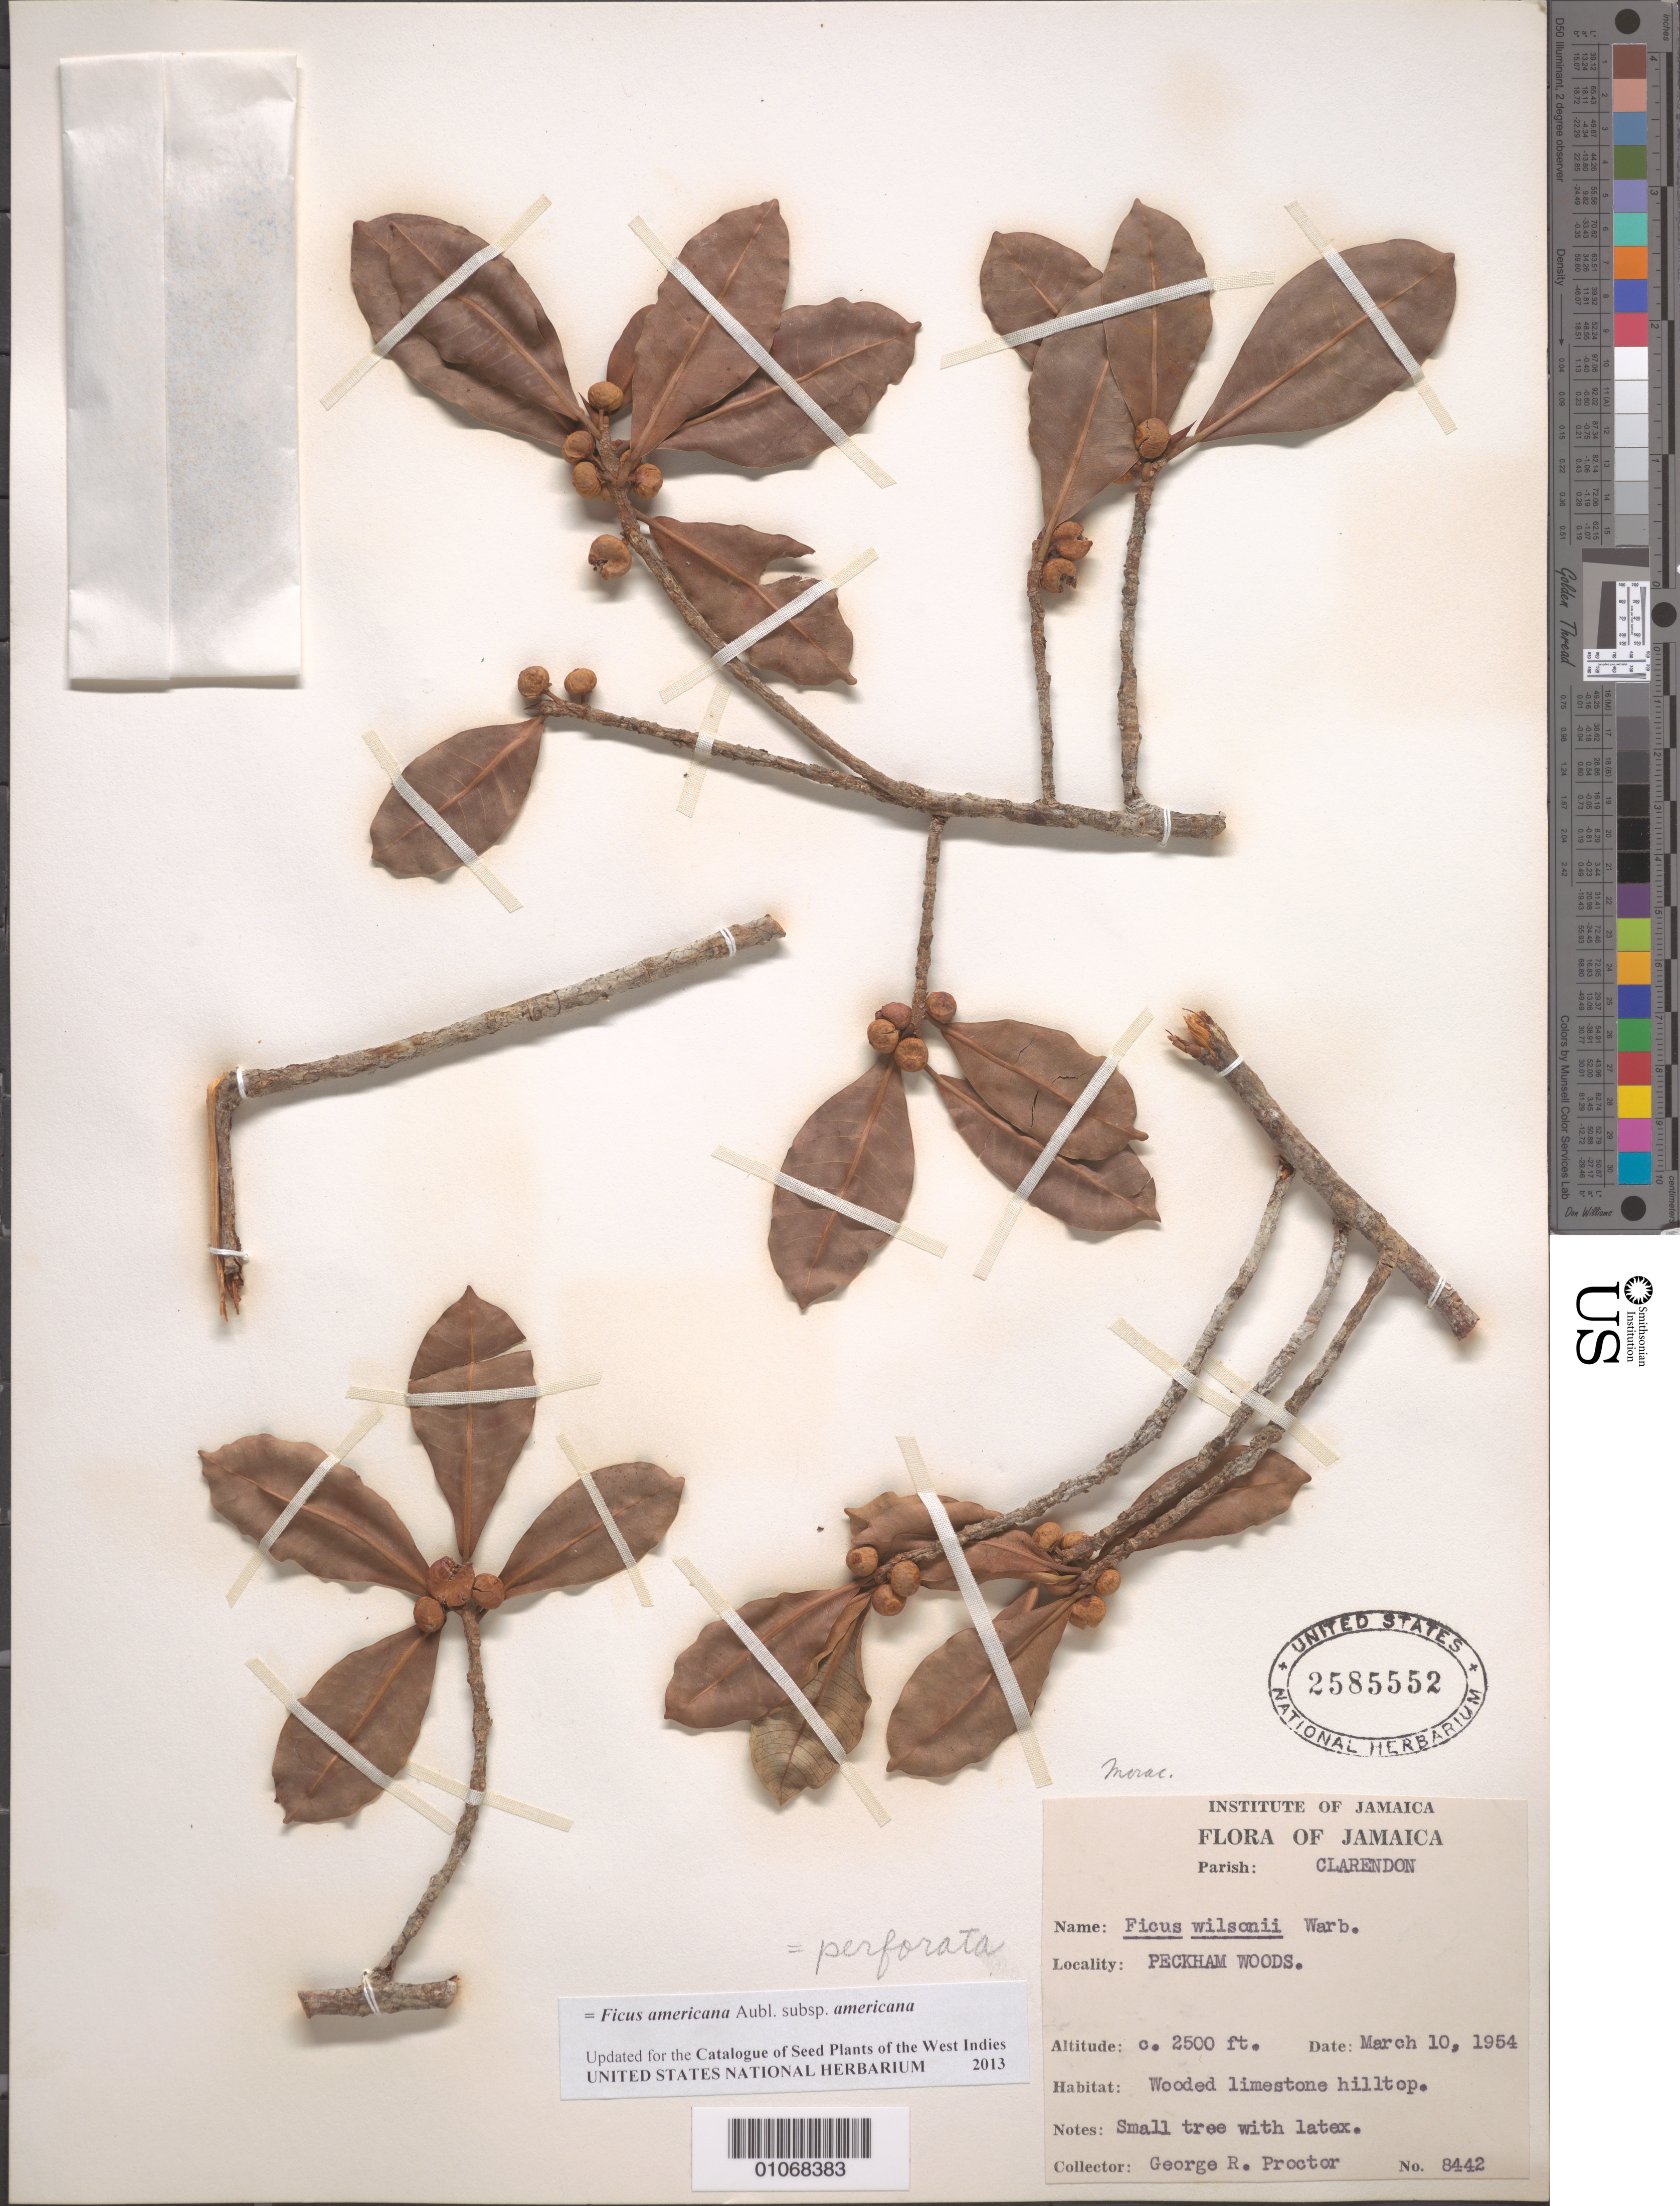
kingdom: Plantae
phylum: Tracheophyta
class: Magnoliopsida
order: Rosales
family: Moraceae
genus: Ficus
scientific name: Ficus perforata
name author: L.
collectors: G. R. Proctor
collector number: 8442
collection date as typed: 10 Mar 1954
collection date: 1954-03-10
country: Jamaica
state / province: Clarendon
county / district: Peckham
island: Jamaica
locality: In Peckham woods.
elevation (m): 2500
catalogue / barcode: US 2585552